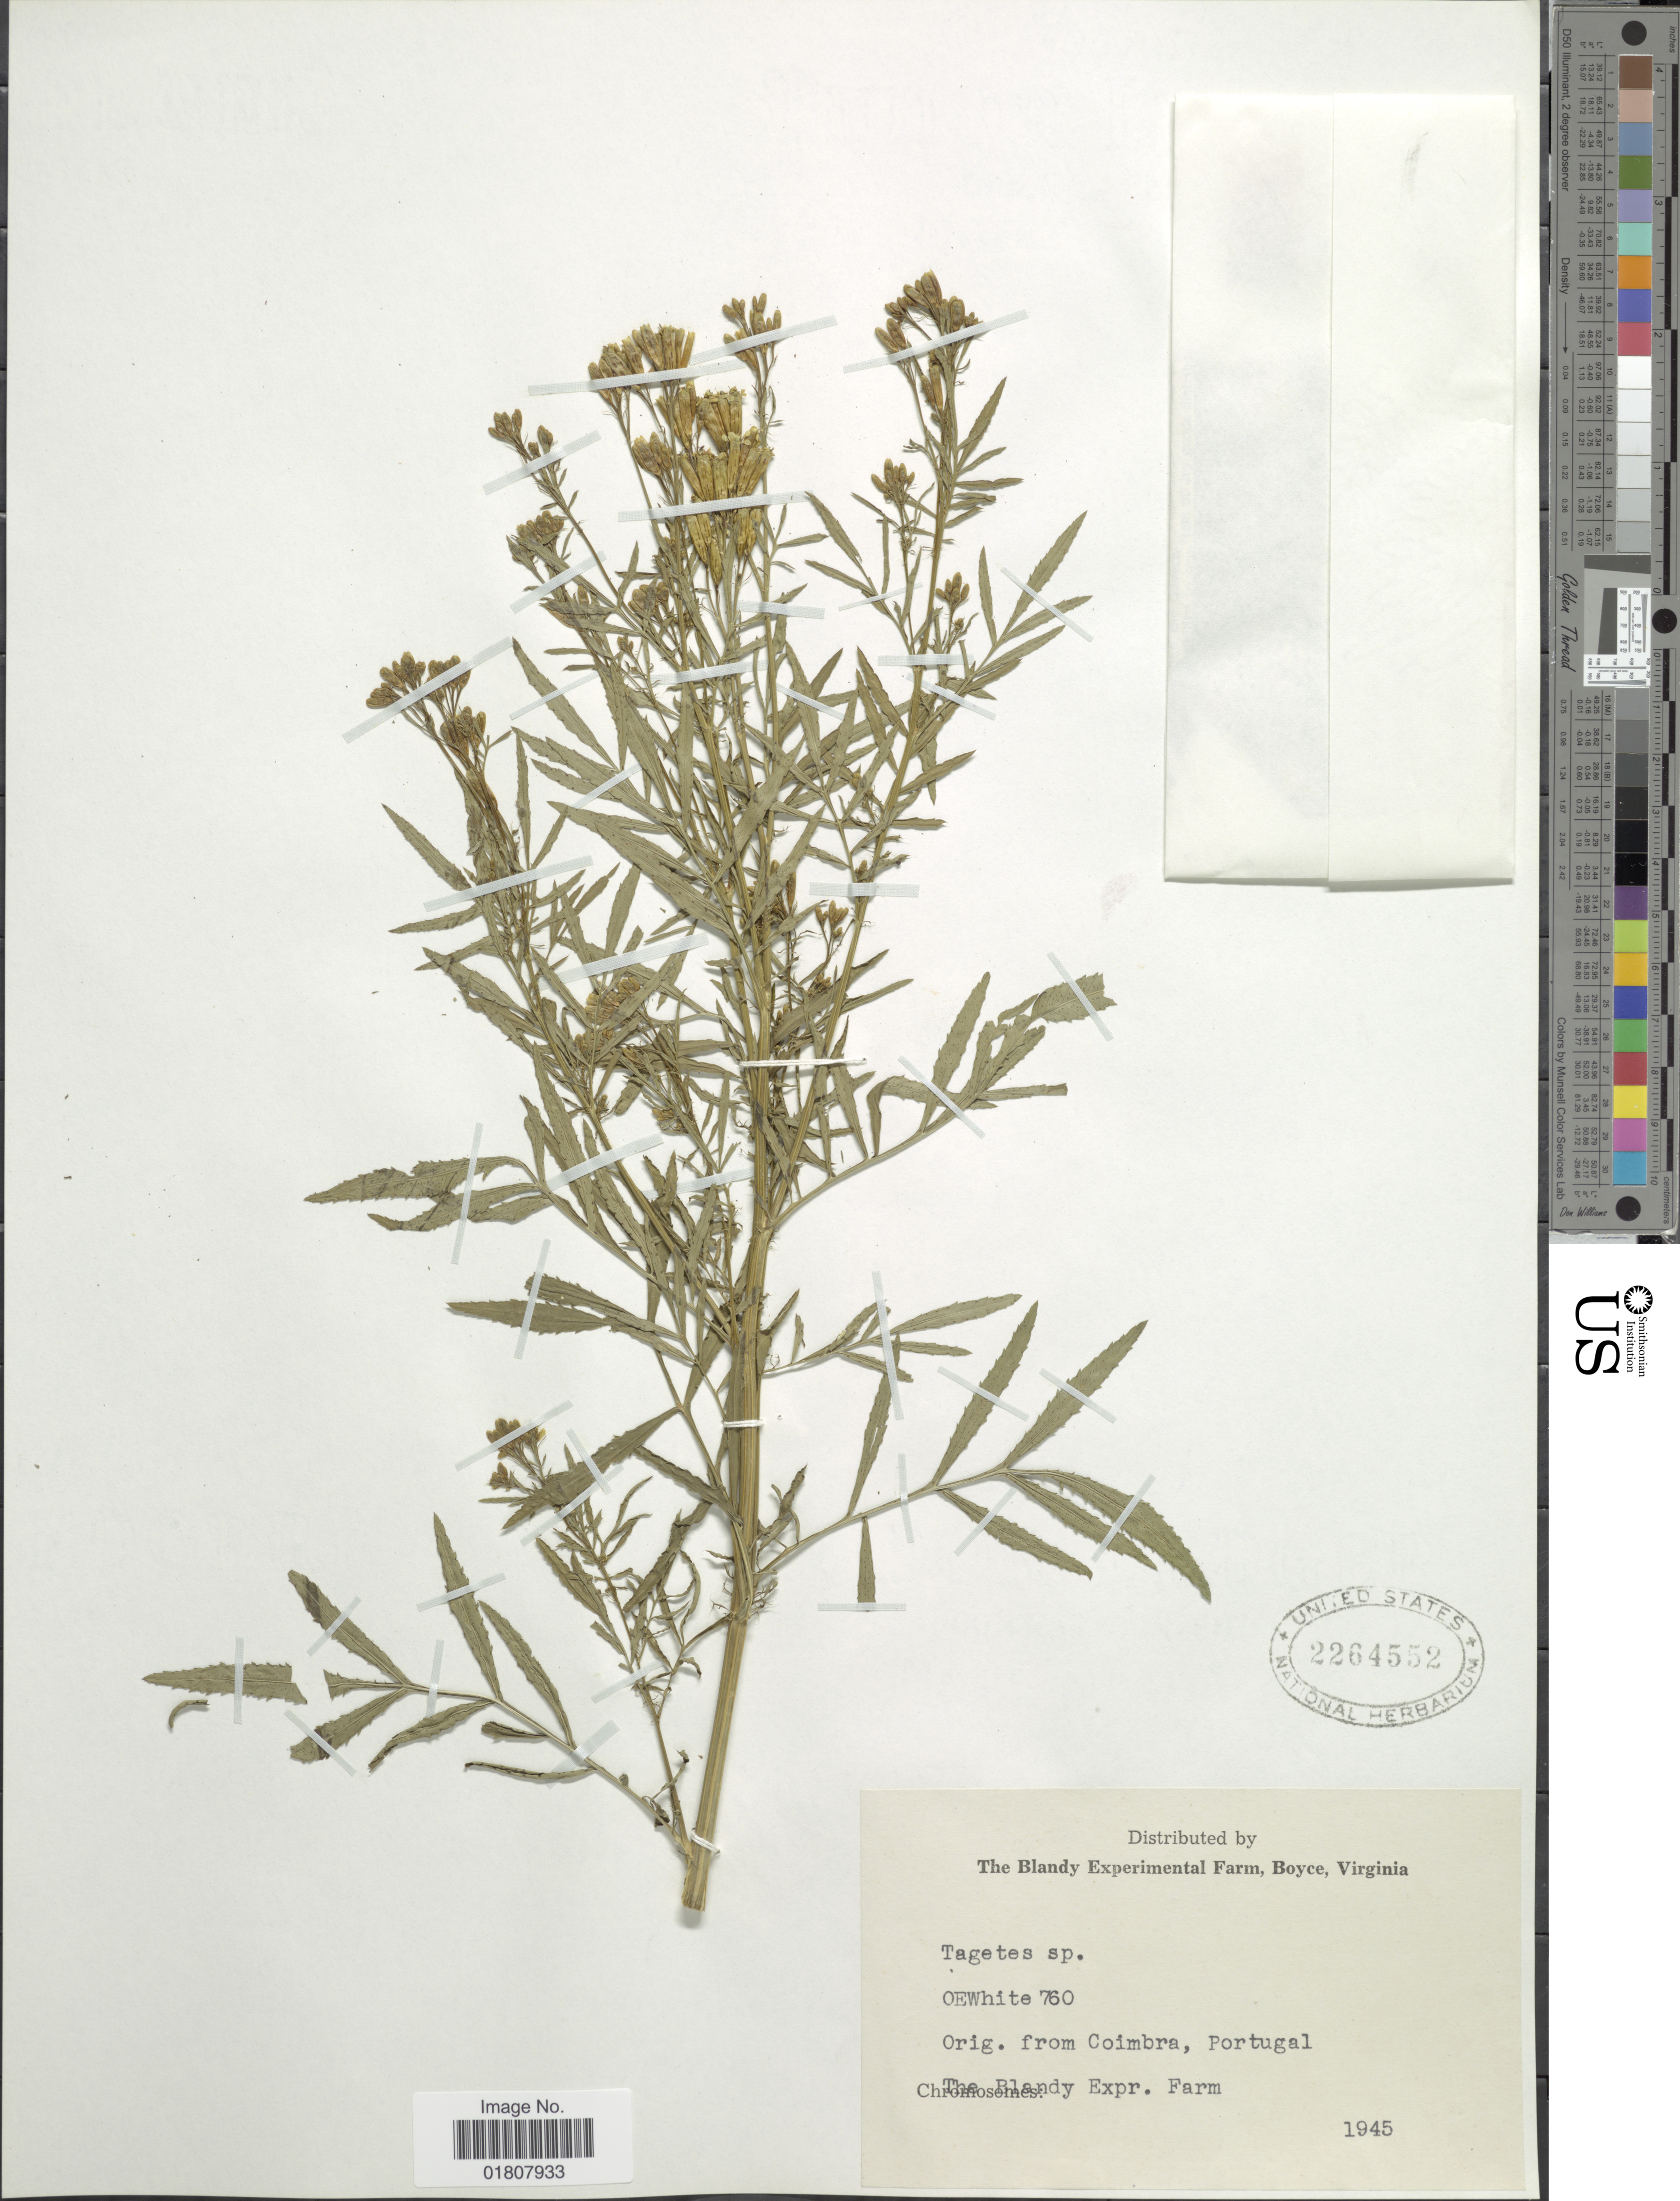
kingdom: Plantae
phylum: Tracheophyta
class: Magnoliopsida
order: Asterales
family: Asteraceae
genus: Tagetes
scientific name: Tagetes sp.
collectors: O. E. White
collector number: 760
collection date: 1945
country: United States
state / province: Virginia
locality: The Blandy Experimental Farm, Boyce [unsure placement]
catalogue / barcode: US 2264552